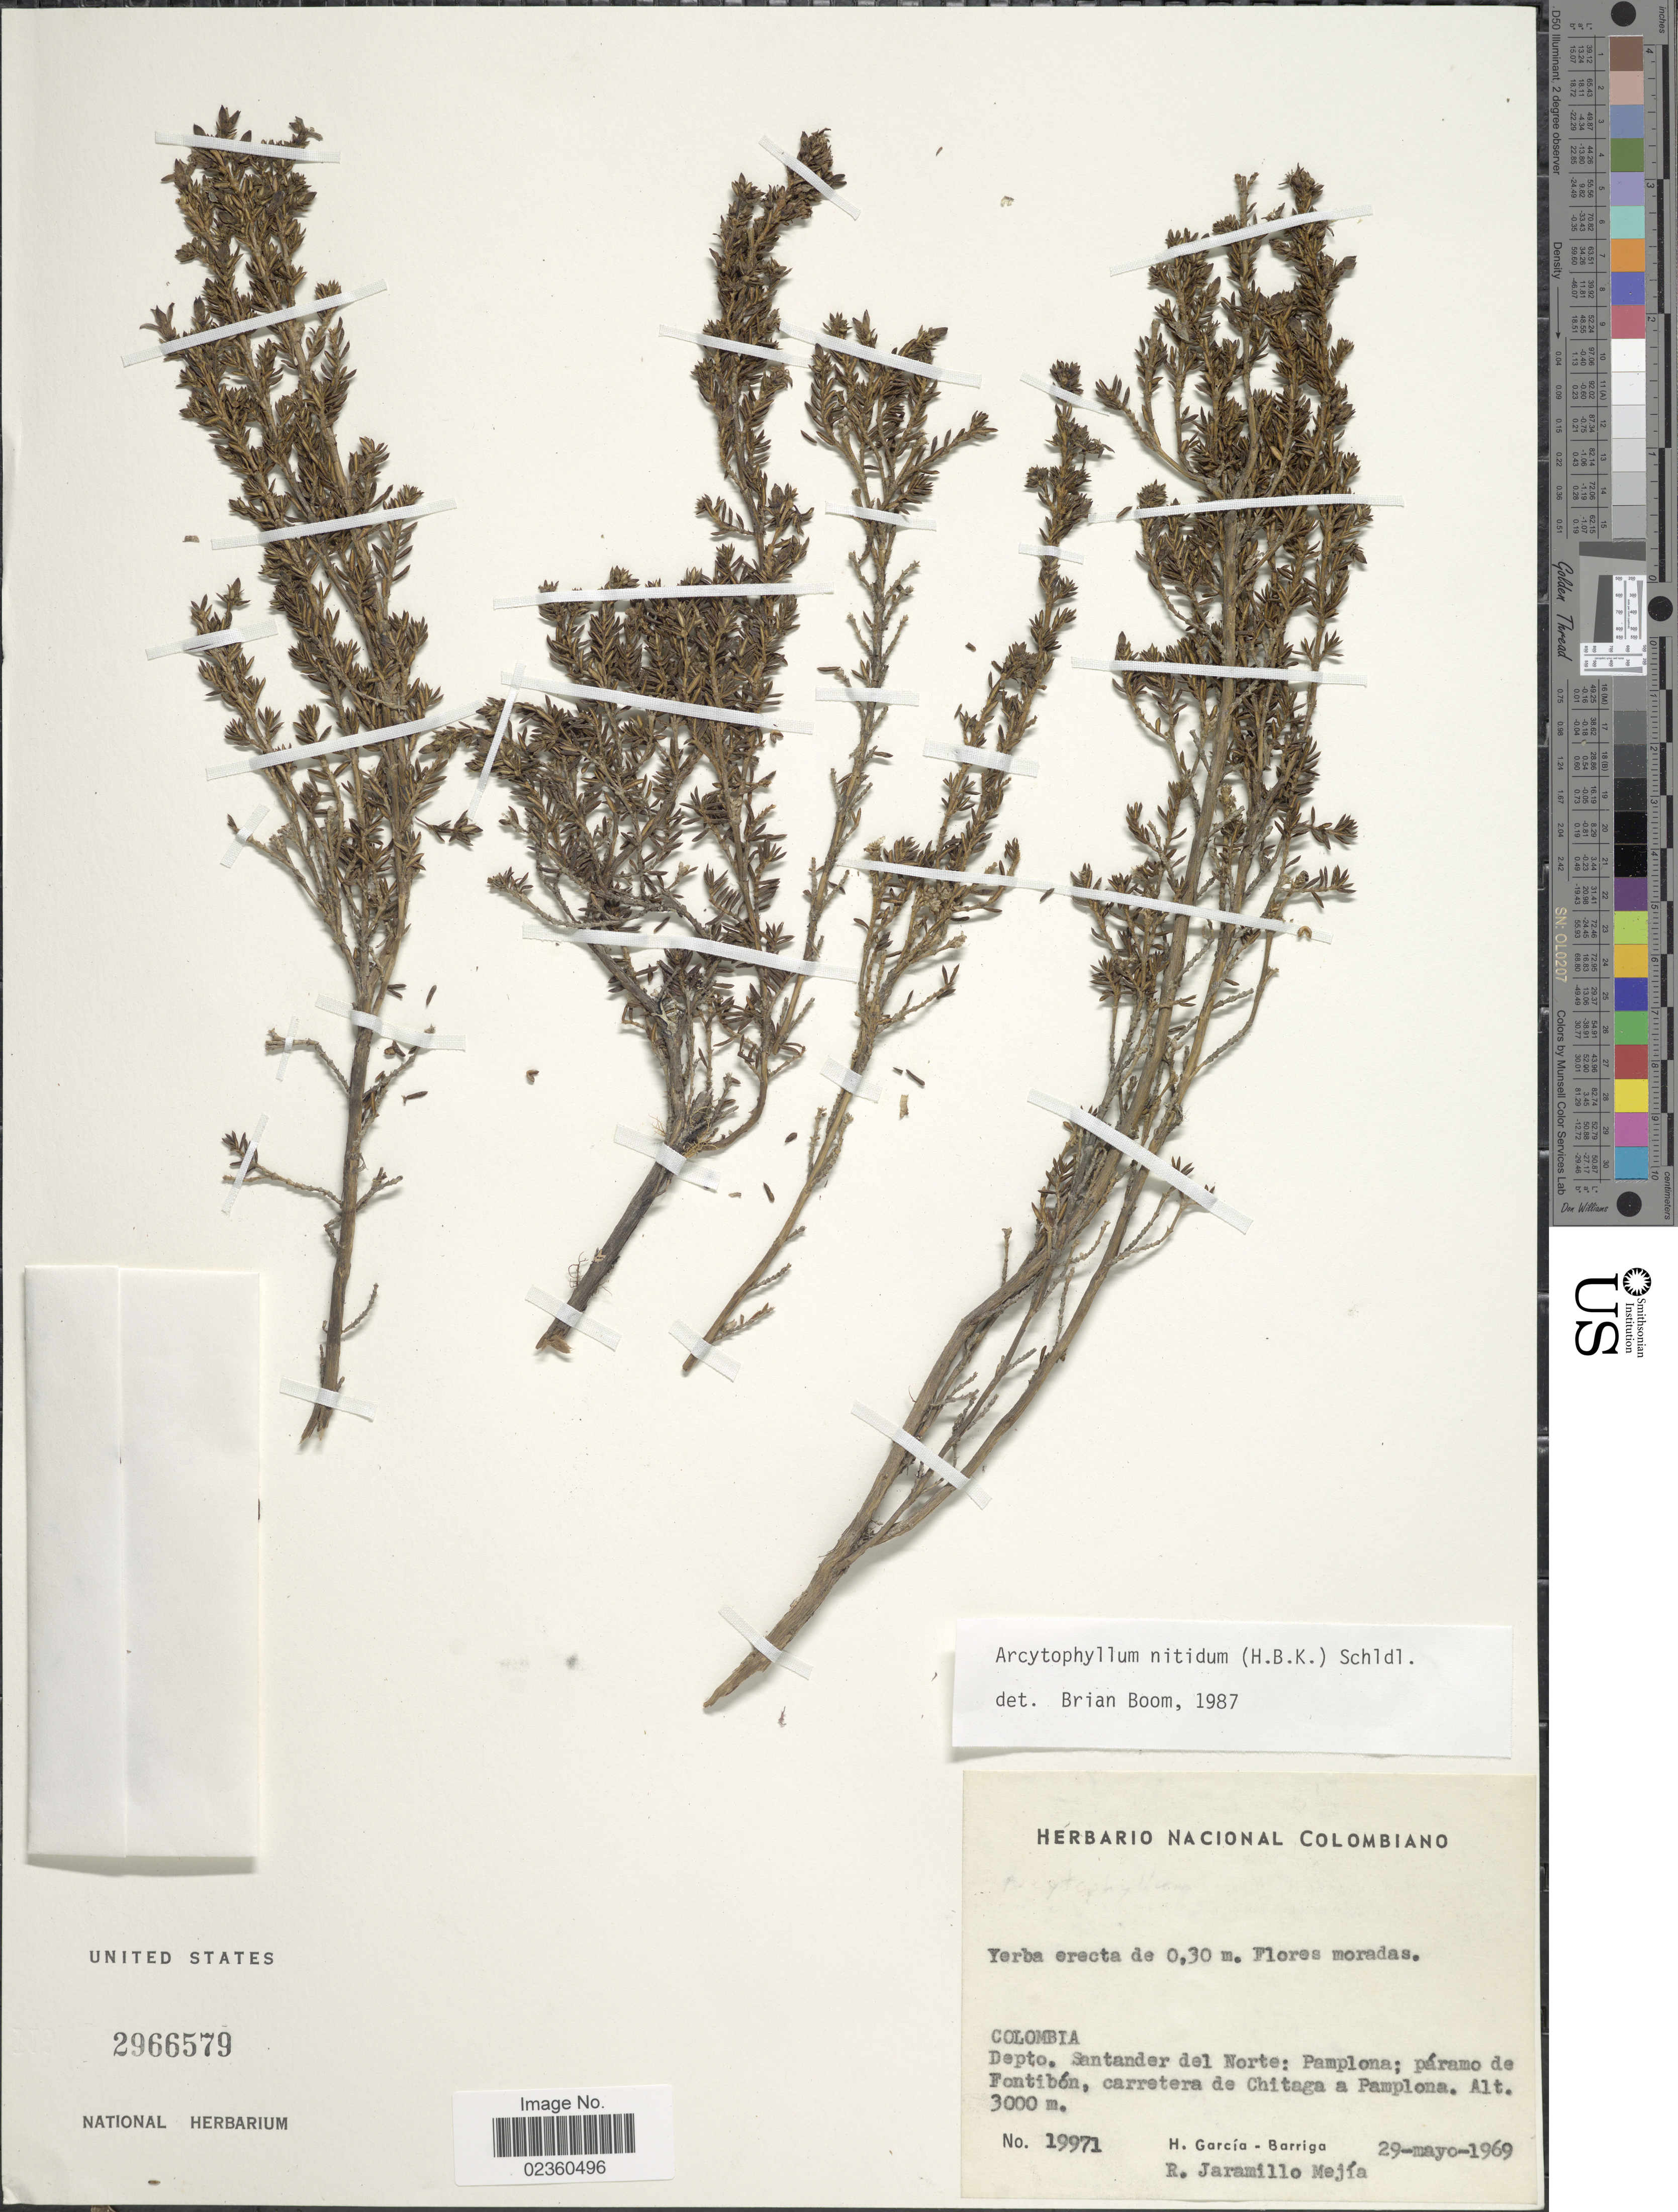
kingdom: Plantae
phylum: Tracheophyta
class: Magnoliopsida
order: Gentianales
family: Rubiaceae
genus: Arcytophyllum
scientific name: Arcytophyllum nitidum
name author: (Kunth) Schltdl.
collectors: H. García Barriga & R. Jaramillo M.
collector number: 19971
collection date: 1969-05-29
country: Colombia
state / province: Norte de Santander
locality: Depto Santander del Norte: Pamplona; páramo de Fontibón, carretera de Chitaga a Pamplona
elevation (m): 3000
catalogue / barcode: US 2966579